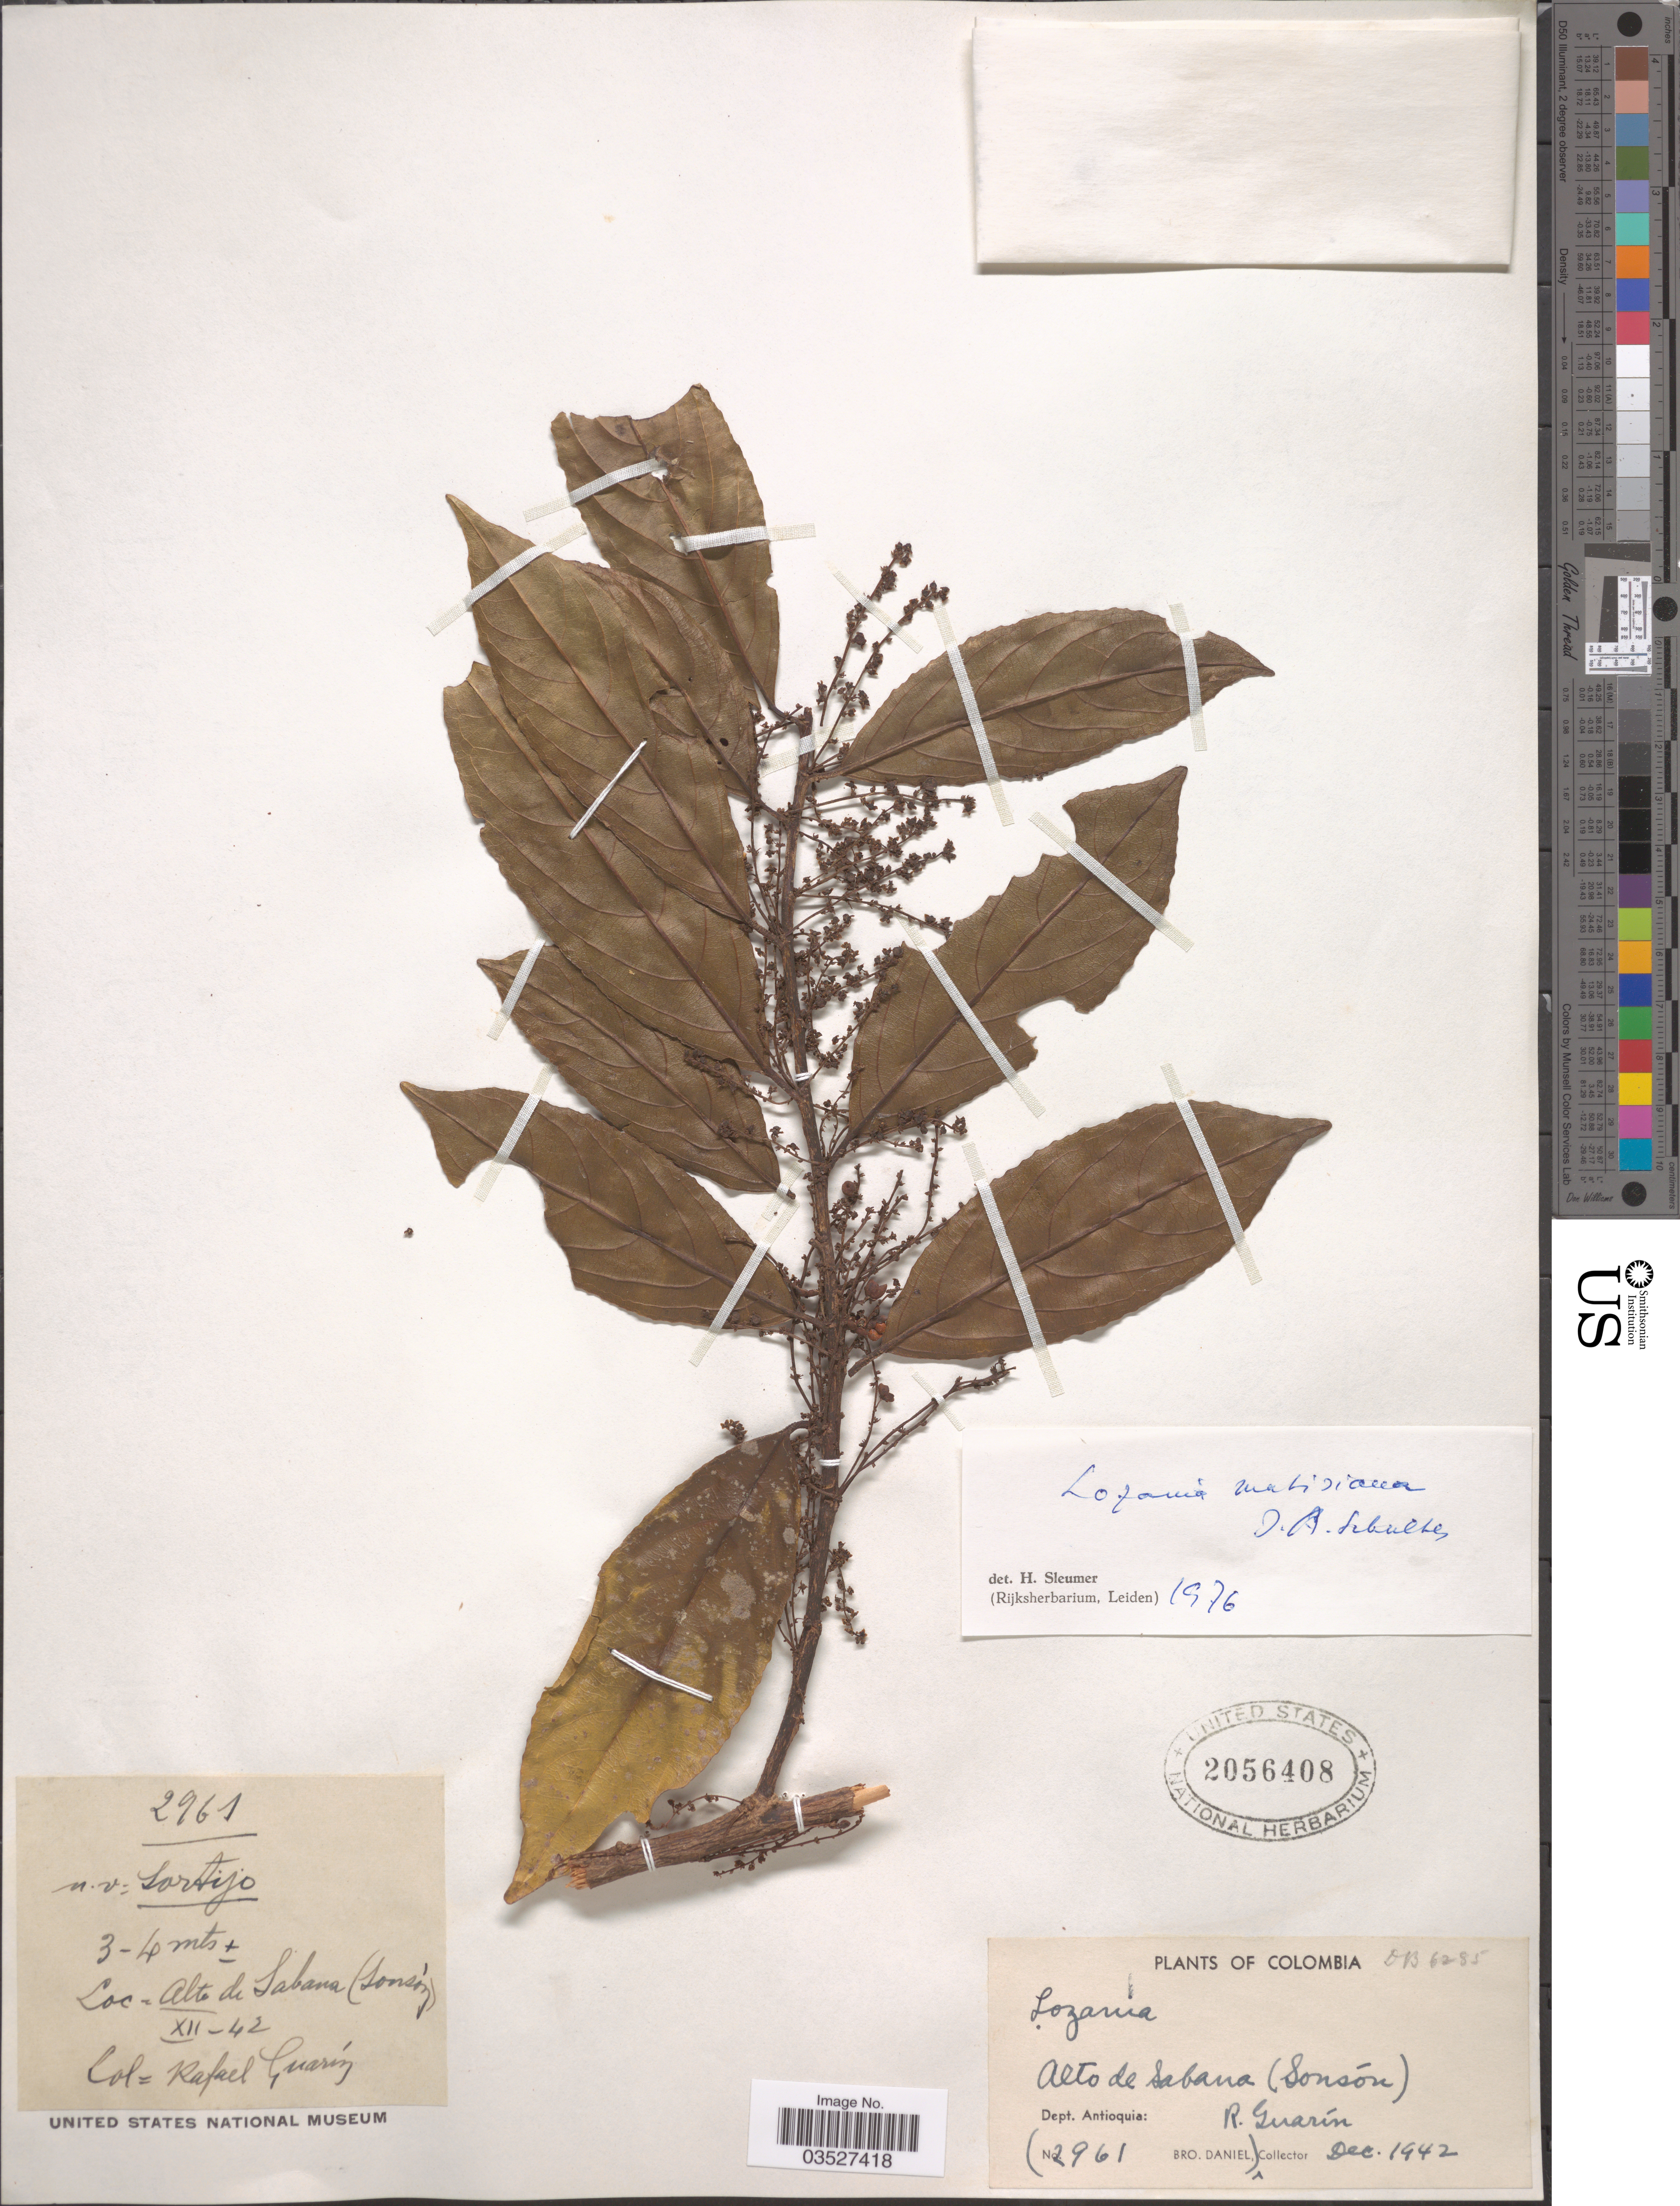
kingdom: Plantae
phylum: Tracheophyta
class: Magnoliopsida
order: Malpighiales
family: Lacistemataceae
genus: Lozania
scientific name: Lozania mutisiana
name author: Schult. in Roem. & Schult.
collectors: R. Guarin & Bro. Daniel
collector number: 2961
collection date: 1942-12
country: Colombia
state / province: Antioquia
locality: Alto de Sabana (Sonsón). Dept. Antioquia.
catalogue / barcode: US 2056408